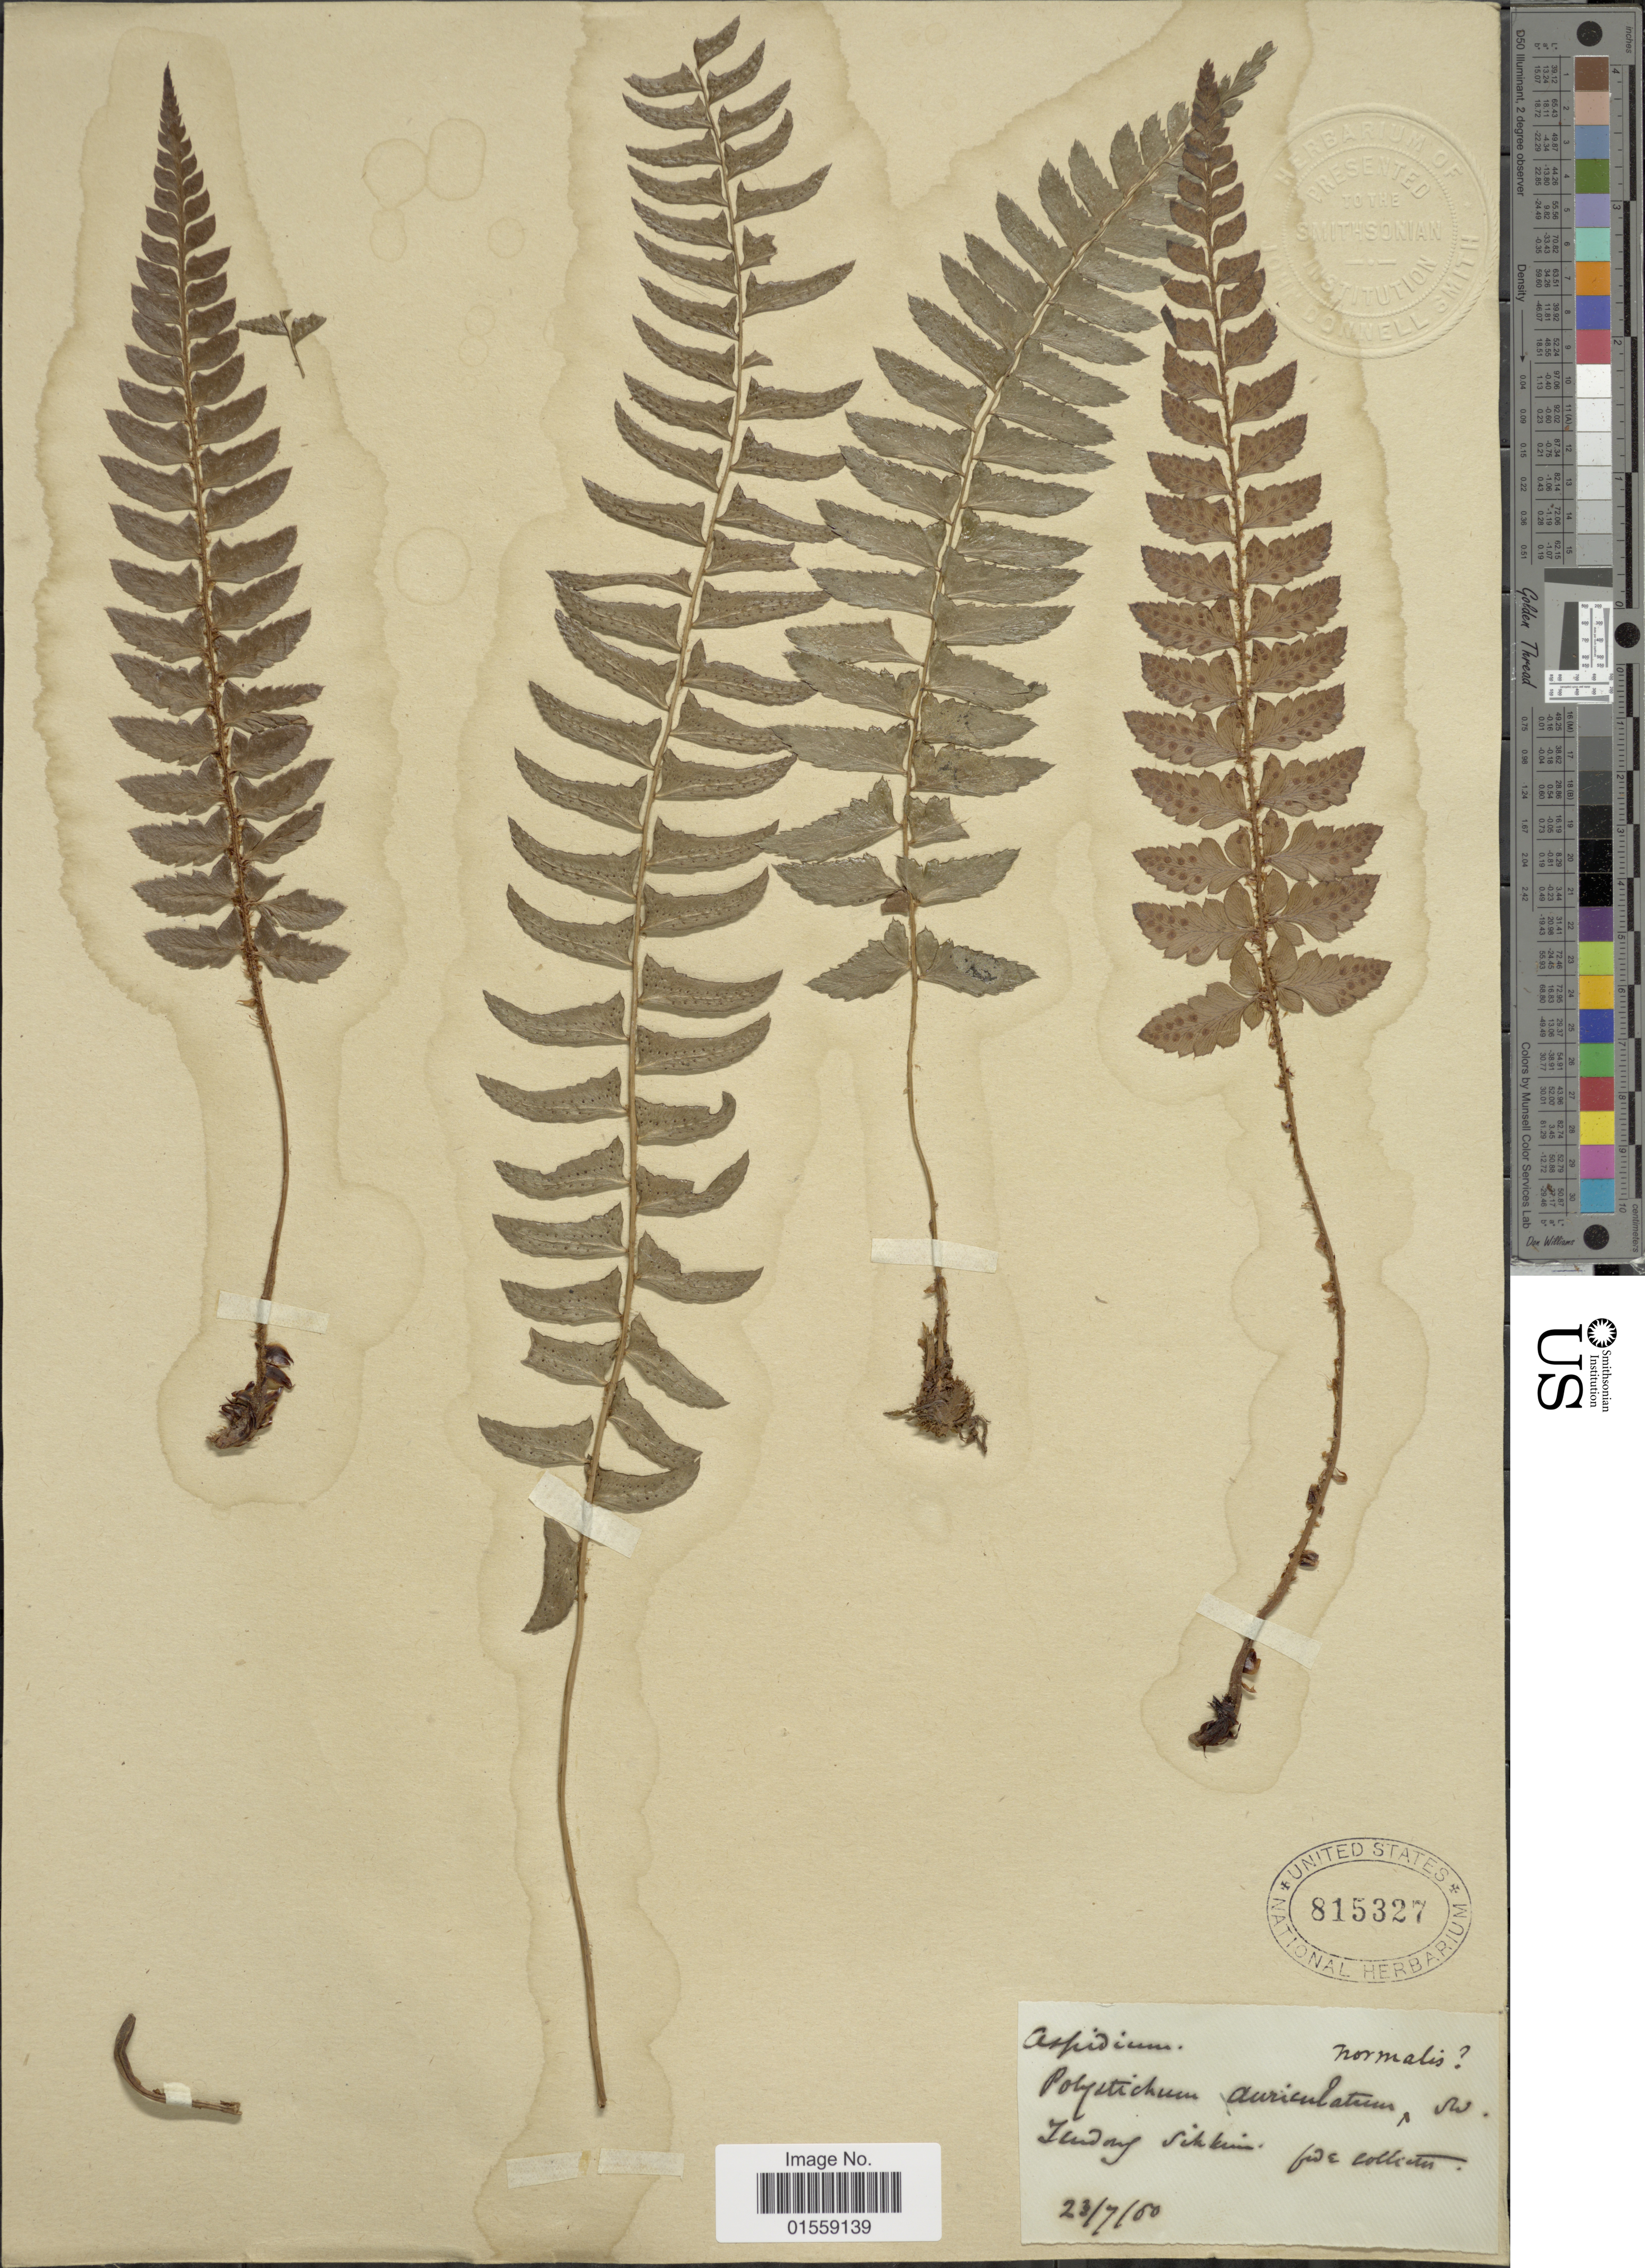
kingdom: Plantae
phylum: Tracheophyta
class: Polypodiopsida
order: Polypodiales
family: Dryopteridaceae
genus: Polystichum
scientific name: Polystichum lentum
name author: (D. Don) T. Moore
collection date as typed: Transcribed d/m/y: 23/7/50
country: India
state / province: Sikkim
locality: Tawang. Sikkim.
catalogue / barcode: US 815327